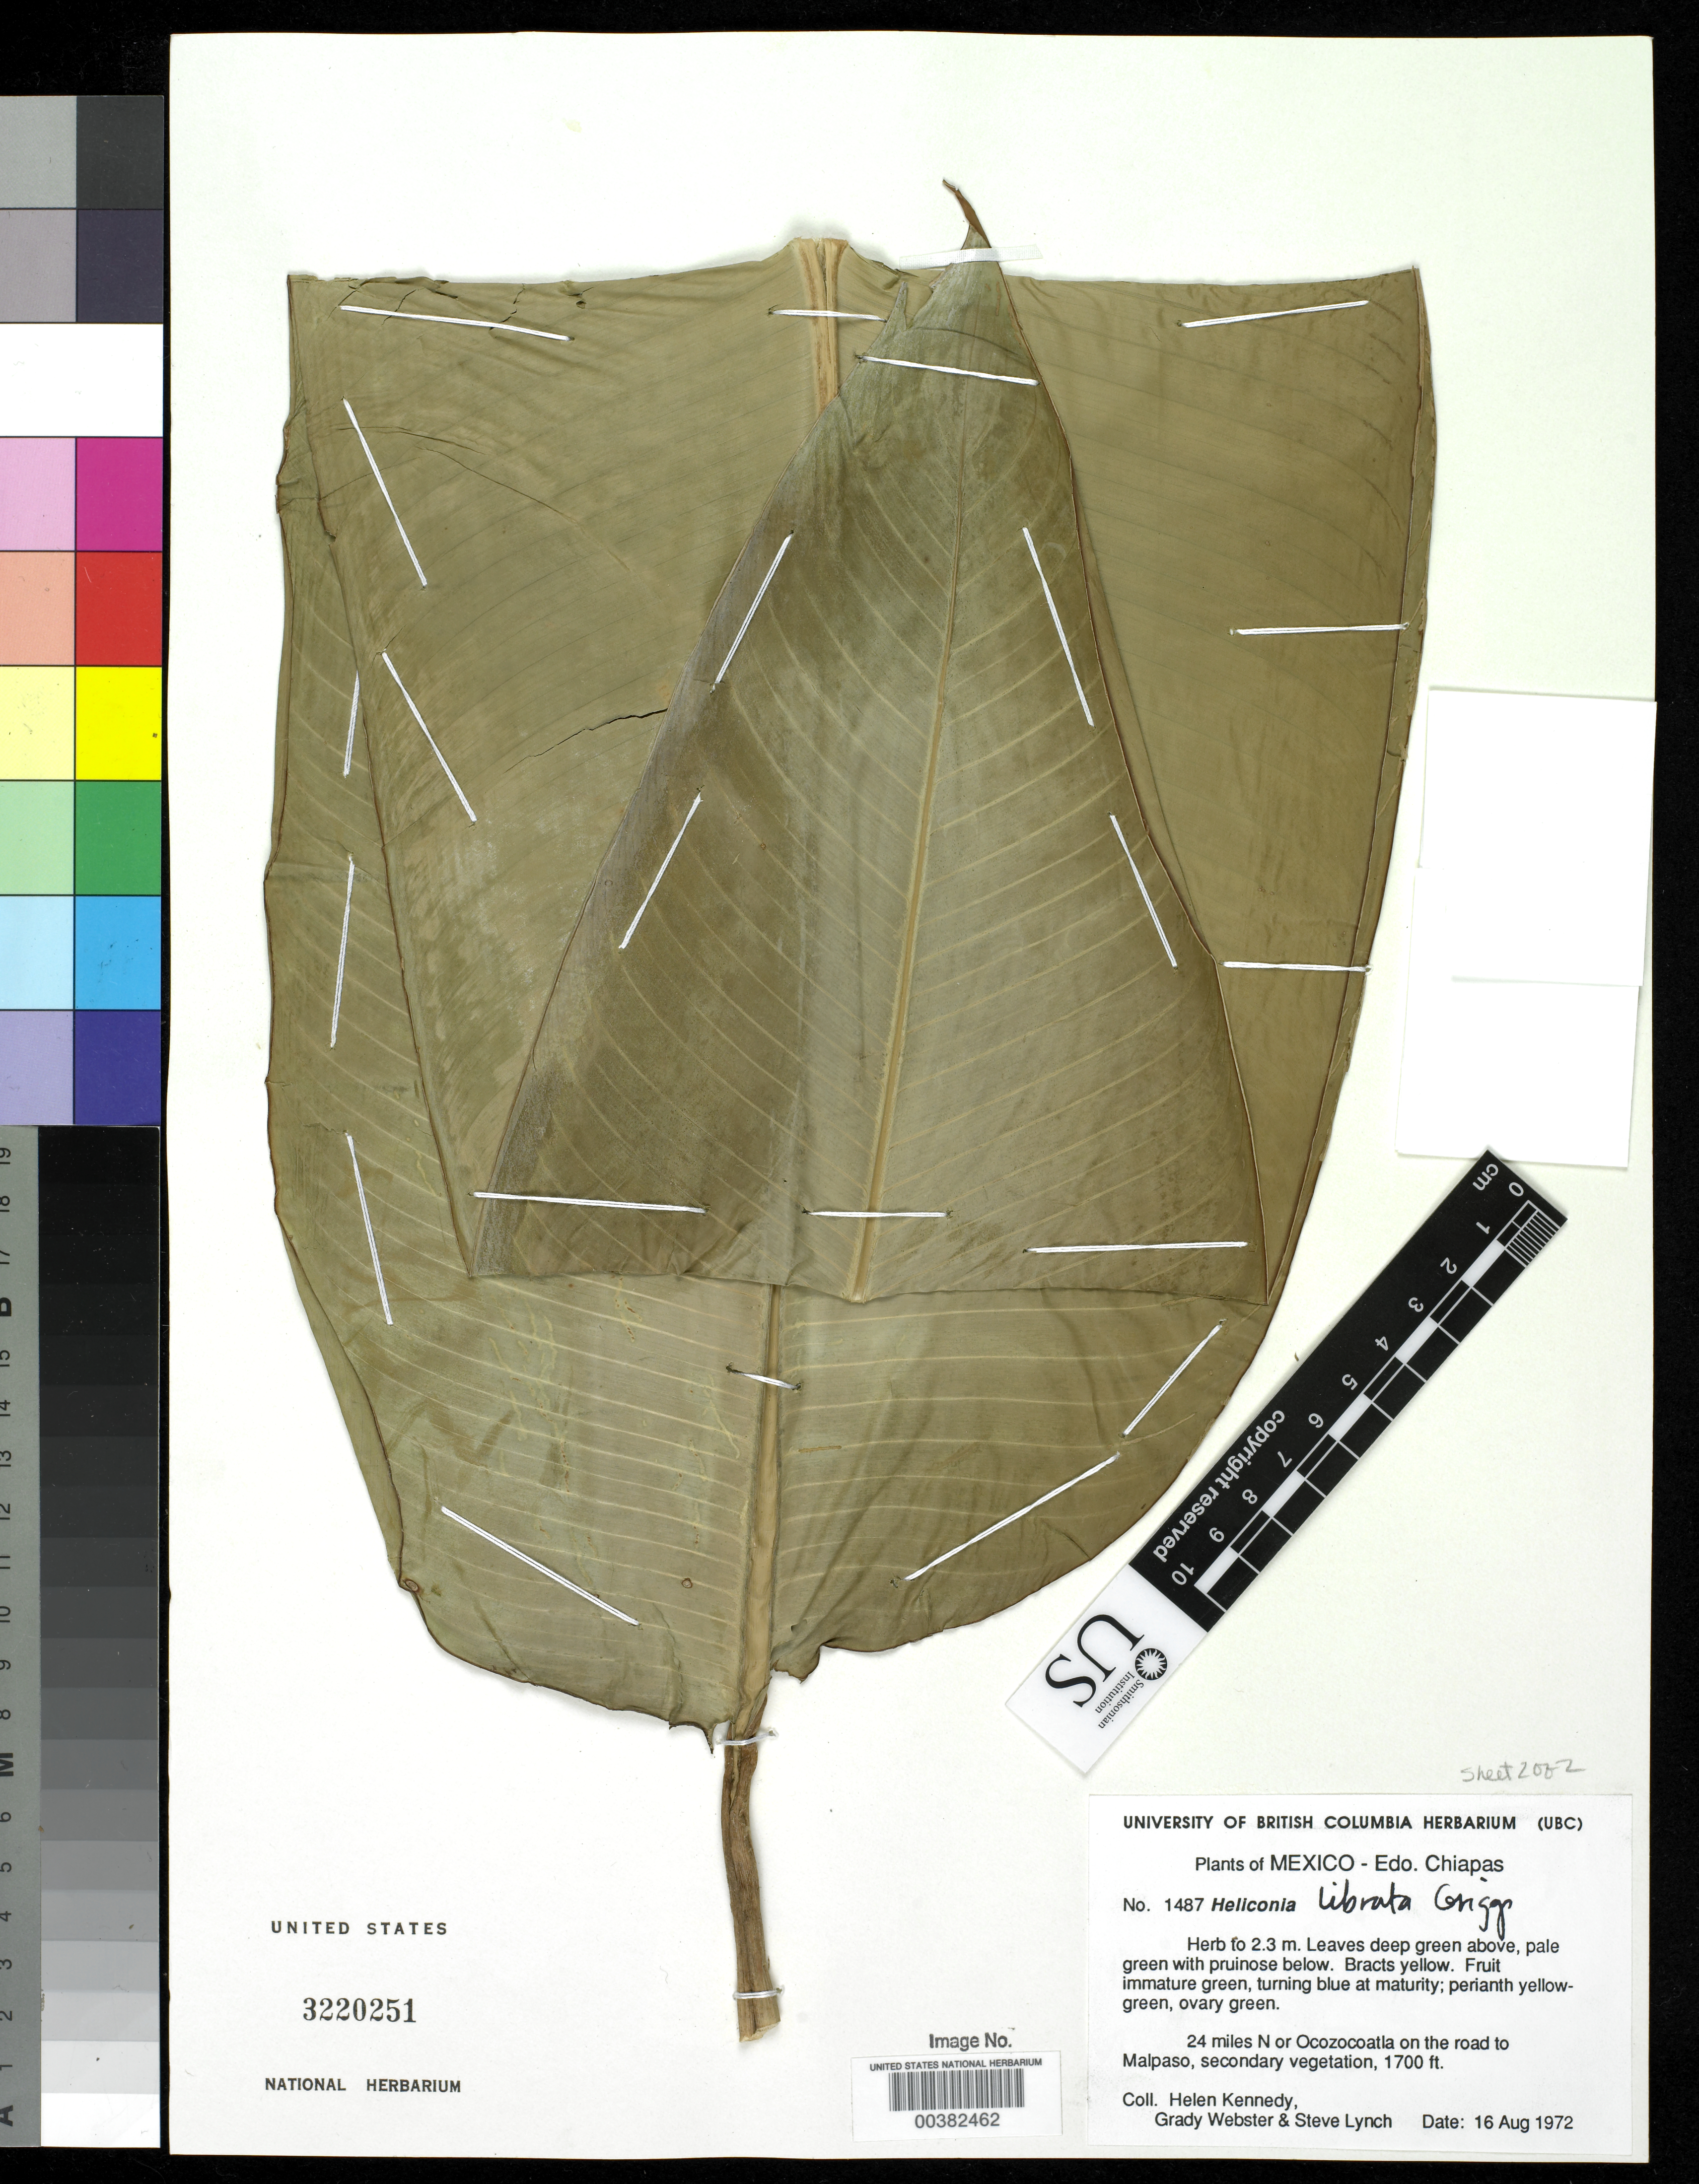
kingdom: Plantae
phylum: Tracheophyta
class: Liliopsida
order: Zingiberales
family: Heliconiaceae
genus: Heliconia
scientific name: Heliconia librata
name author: R.F. Griggs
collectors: H. Kennedy, G. L. Webster & S. Lynch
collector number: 1487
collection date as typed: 15 Nov 1971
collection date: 1971-11-15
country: Mexico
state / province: Chiapas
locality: N of Ocozocoatla on rd to Mal Paso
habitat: Secondary vegetation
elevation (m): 518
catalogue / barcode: US 3220251